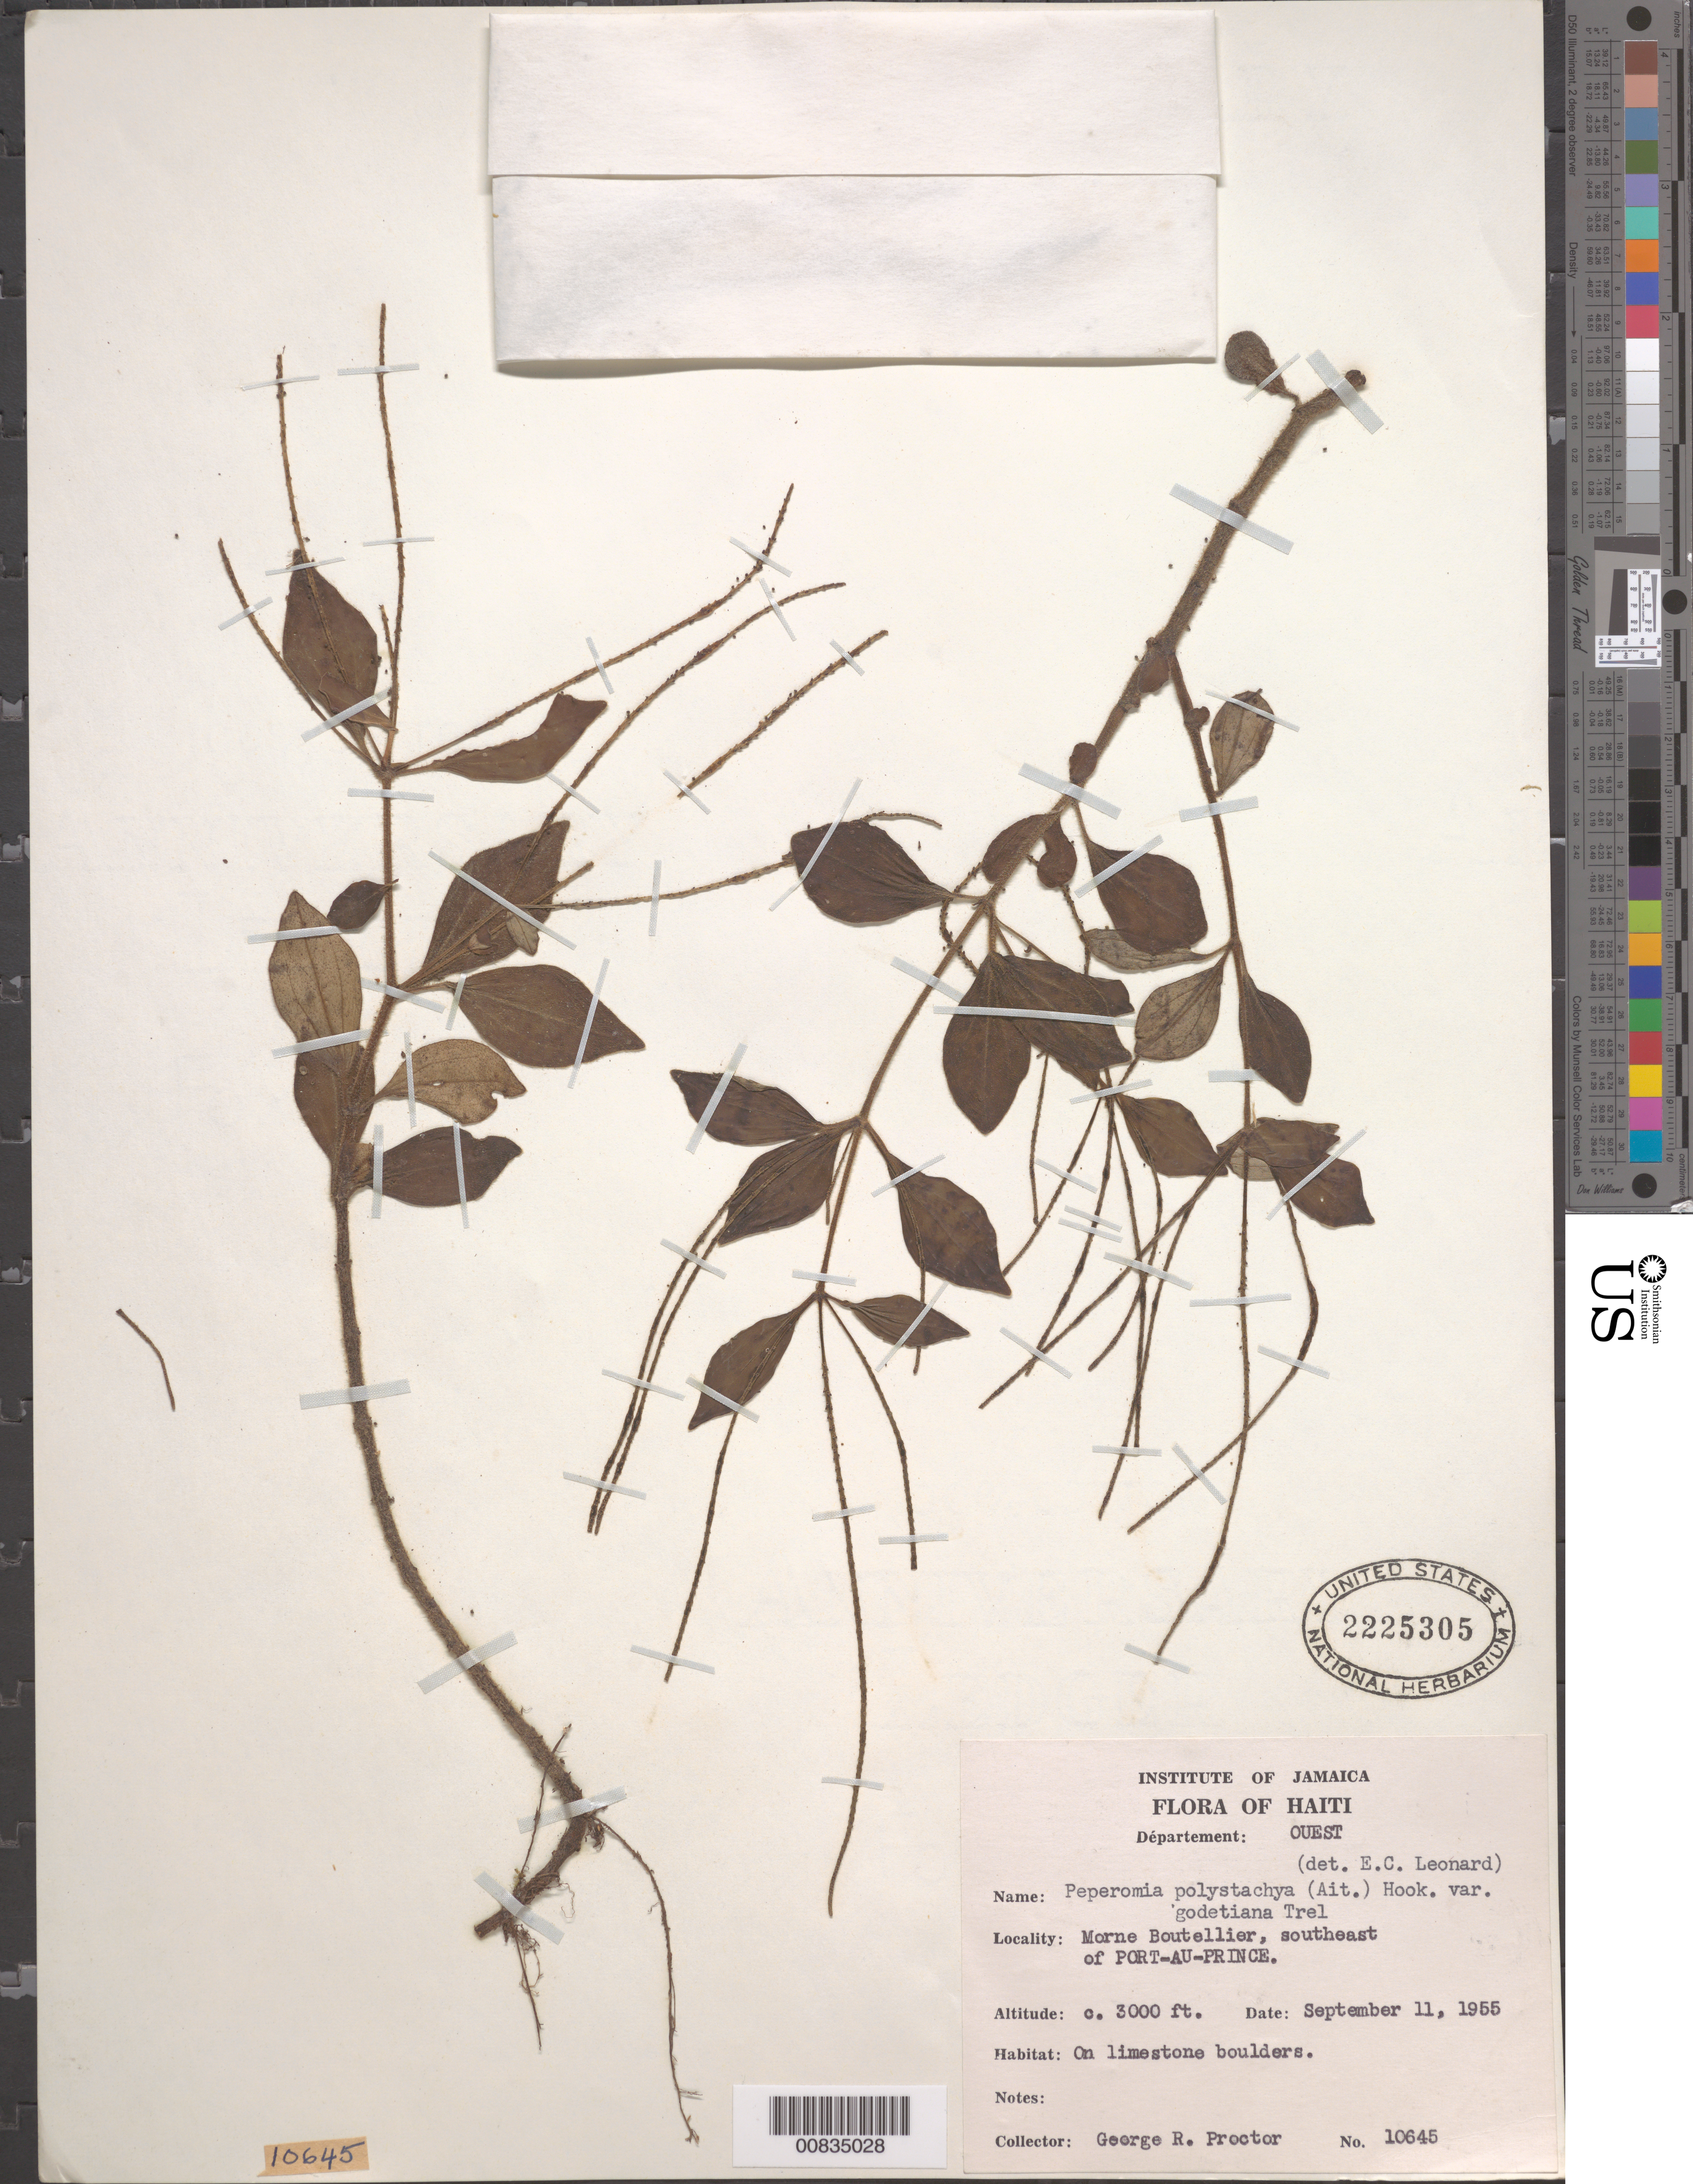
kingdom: Plantae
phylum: Tracheophyta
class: Magnoliopsida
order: Piperales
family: Piperaceae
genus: Peperomia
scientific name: Peperomia blanda var. godetiana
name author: Trel.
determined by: Leonard, Emery C., (US)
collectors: G. R. Proctor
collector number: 10645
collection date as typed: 11 Sep 1955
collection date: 1955-09-11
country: Haiti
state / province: Ouest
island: Hispaniola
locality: Morne Boutellier, southeast of Port-au-Prince.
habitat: On limestone boulders.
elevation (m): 914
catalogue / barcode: US 2225305